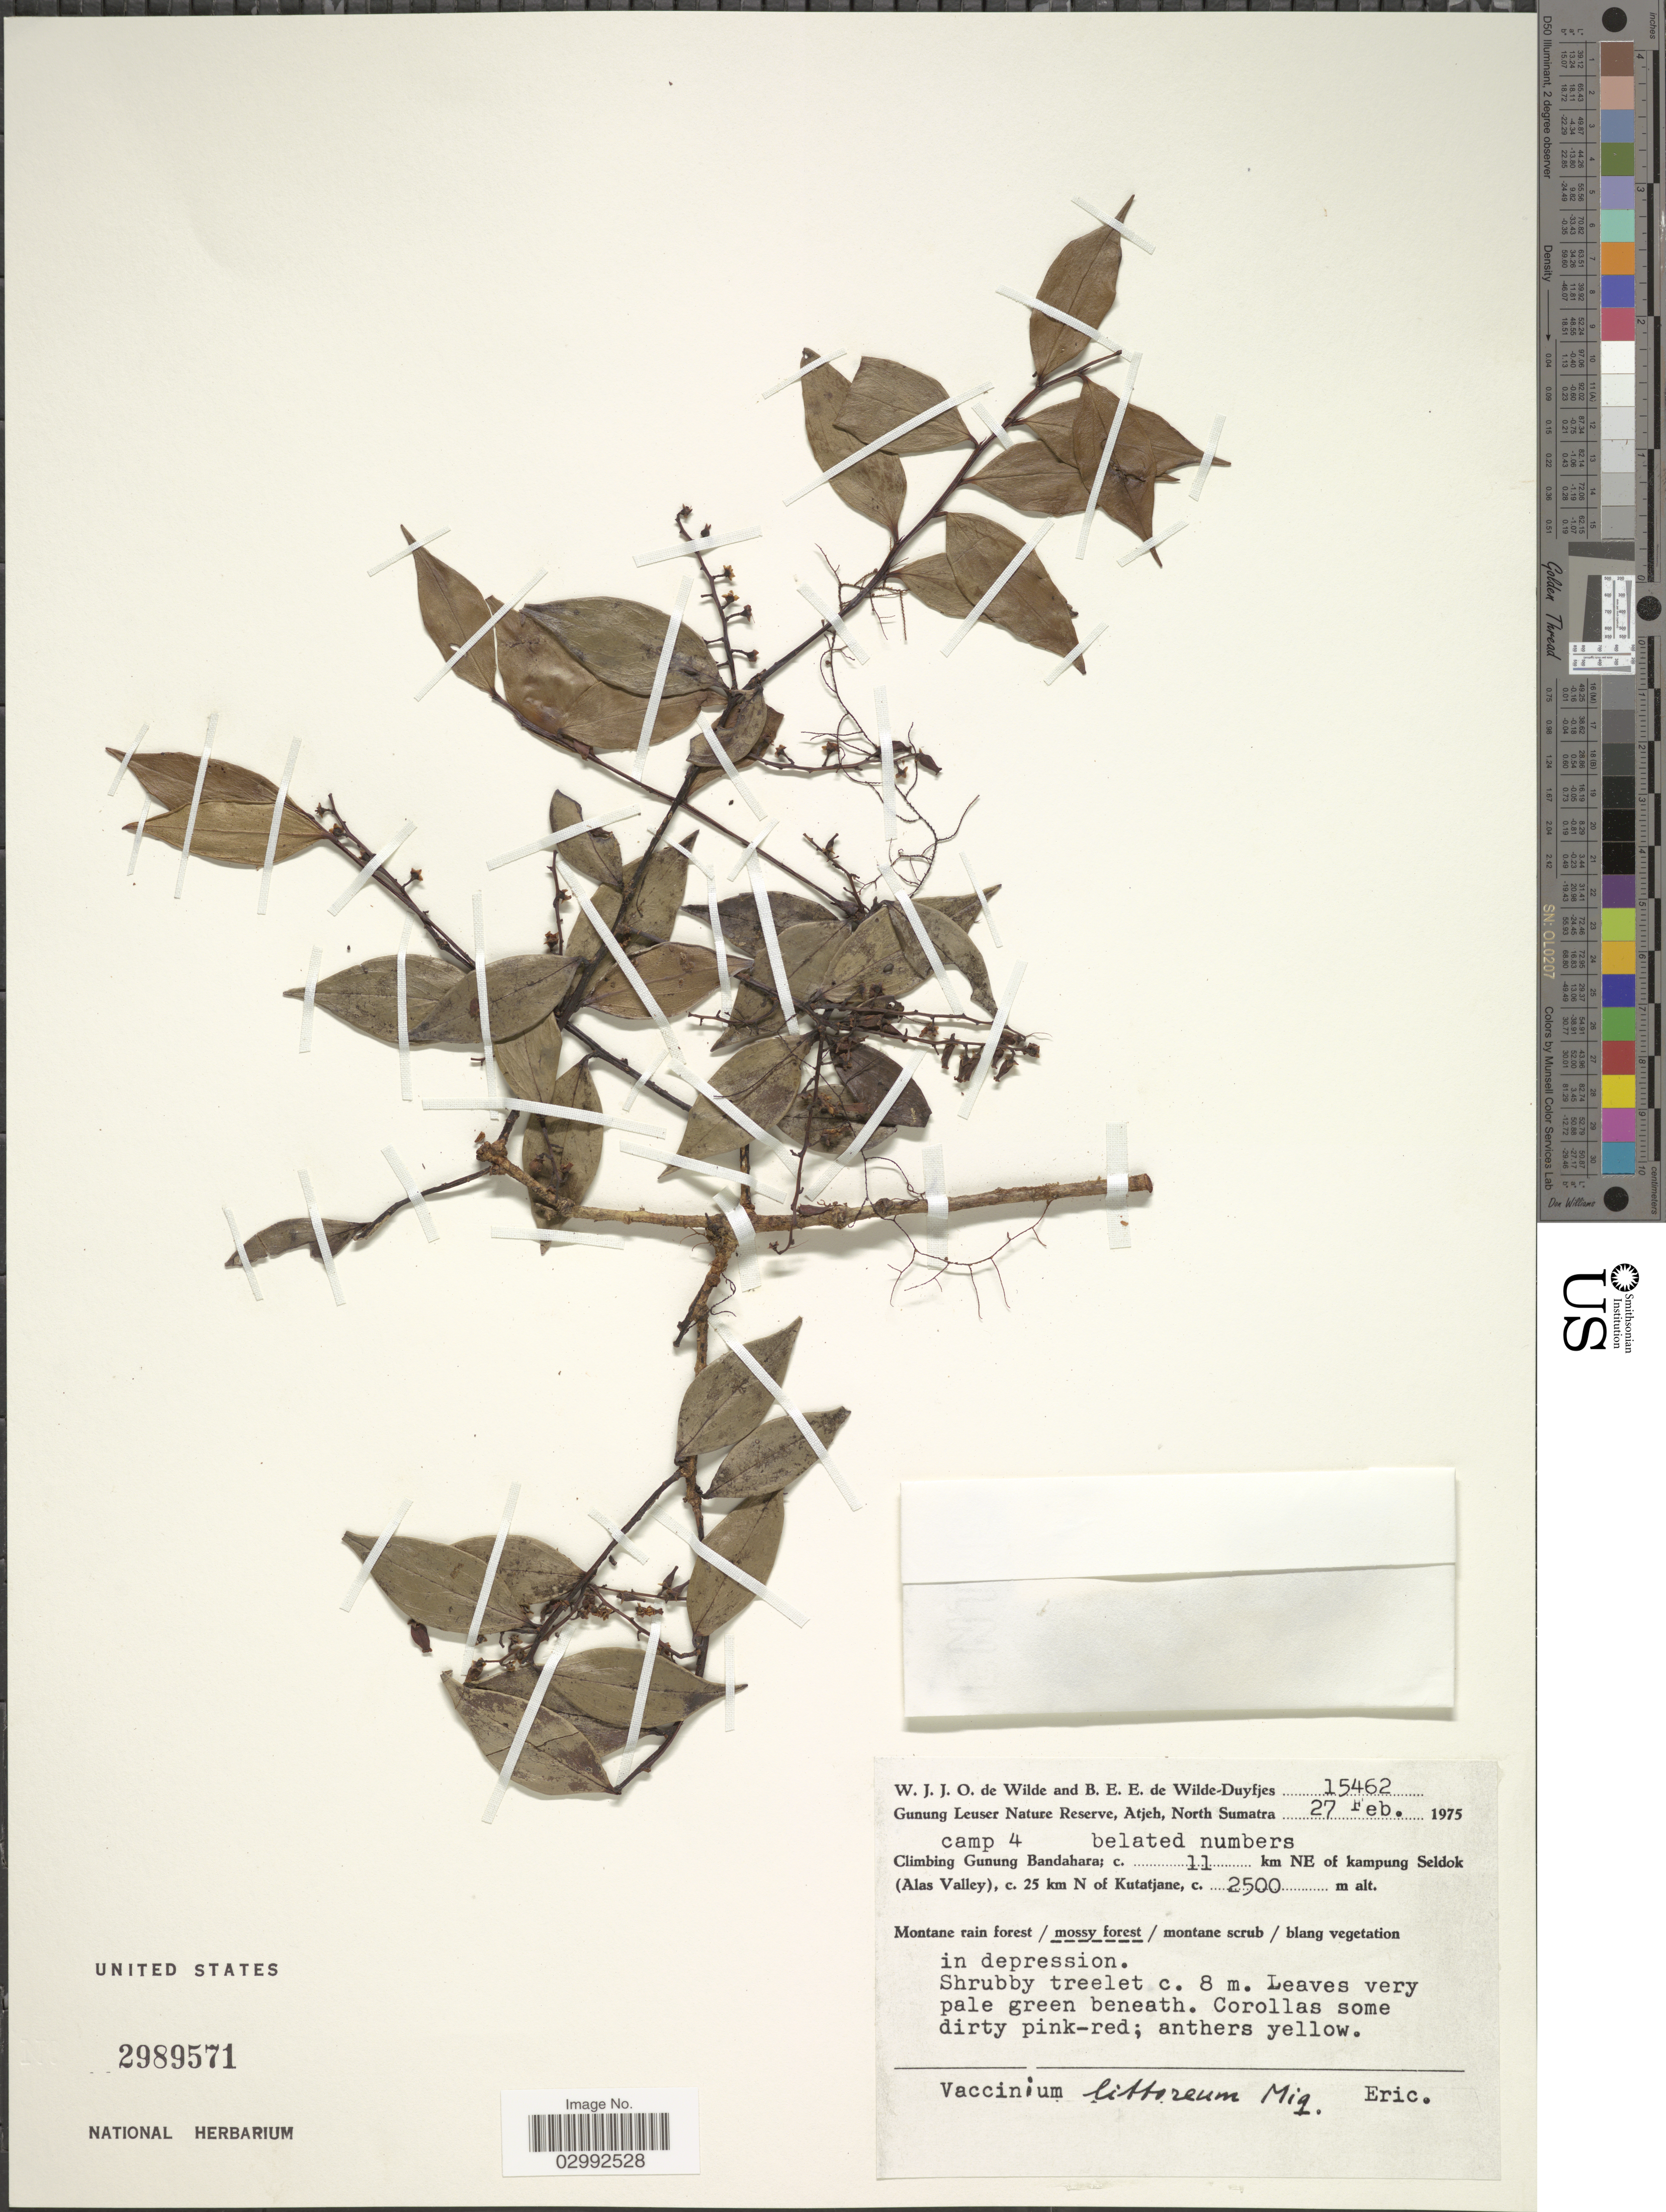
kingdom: Plantae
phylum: Tracheophyta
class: Magnoliopsida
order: Ericales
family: Ericaceae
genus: Vaccinium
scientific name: Vaccinium littoreum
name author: Miq.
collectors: W. J. de Wilde & B. E. de Wilde-Duyfjes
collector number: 15462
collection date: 1975-02-27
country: Indonesia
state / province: Sumatra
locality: Gunung Leuser Nature Reserve, Atjeh, North Sumatra, Climbing Gunung Bandahara; c. 11 km NE of kampung Seldok (Alas Valley), c. 25 km N of Kutatjane, camp 4.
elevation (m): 2500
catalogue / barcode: US 2989571